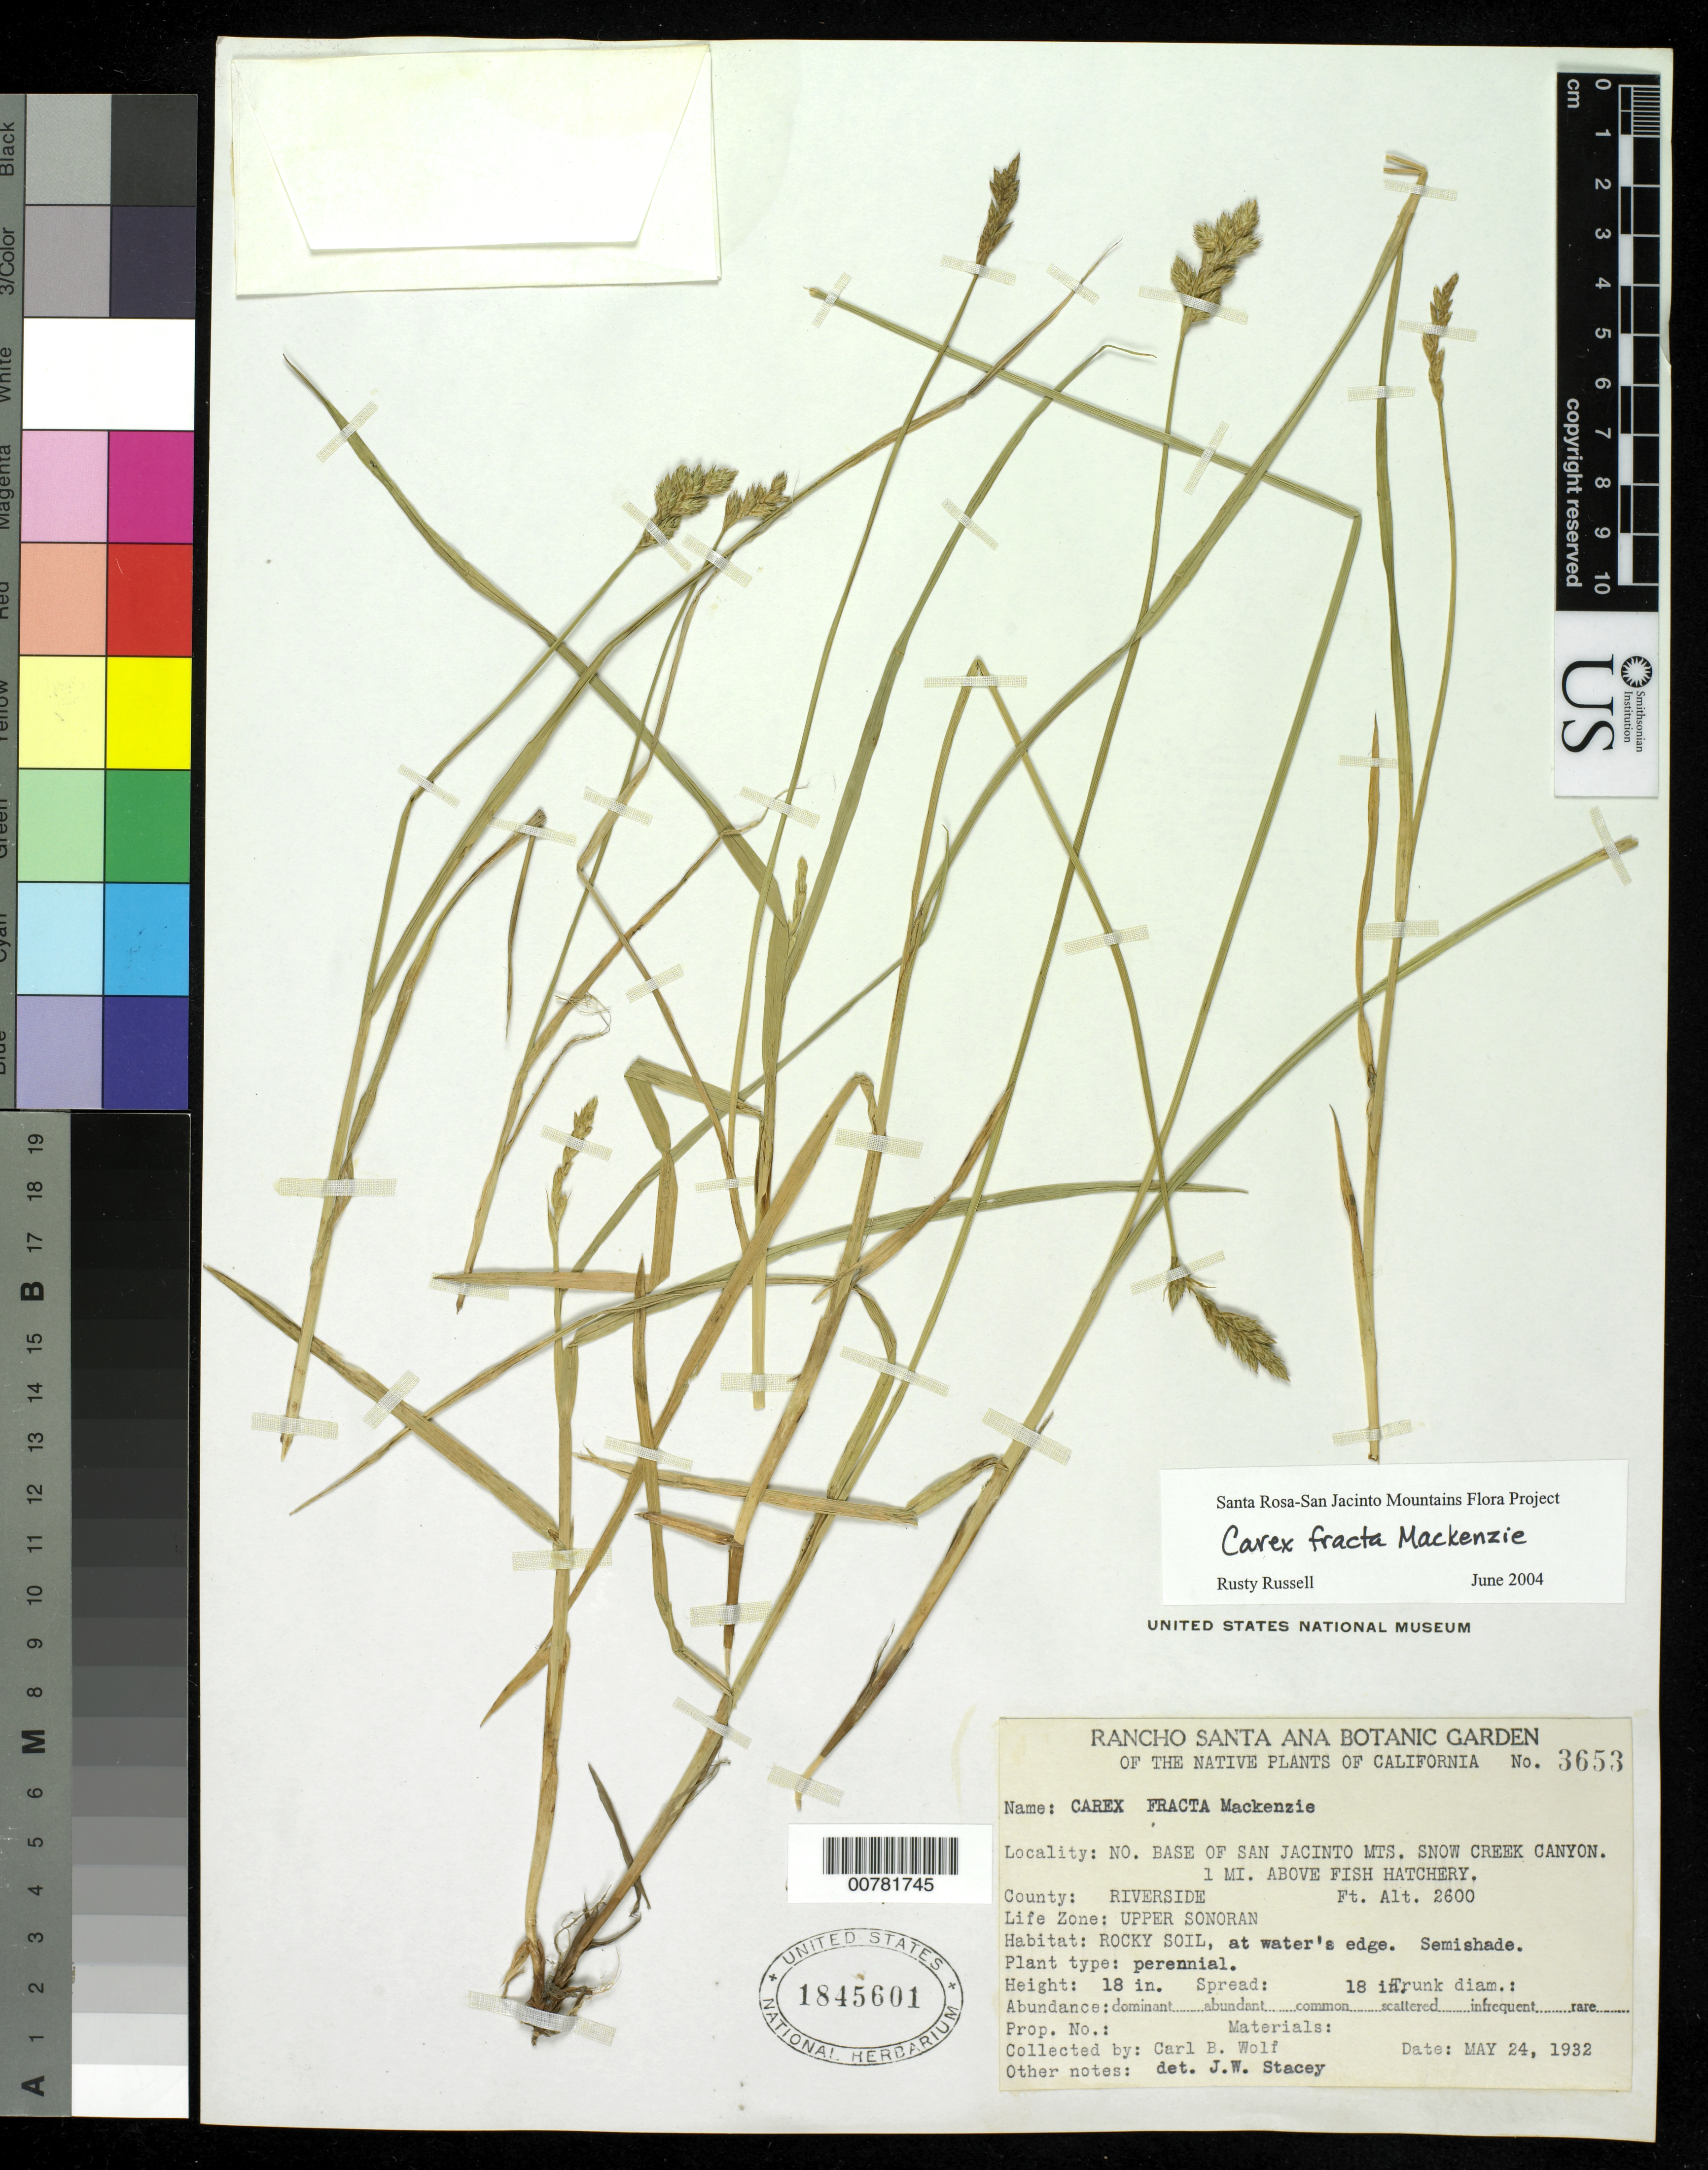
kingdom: Plantae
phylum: Tracheophyta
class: Liliopsida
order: Poales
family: Poaceae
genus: Andropogon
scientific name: Andropogon fastigiatus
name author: Sw.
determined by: Leonard, E. C.; Smith, L. B.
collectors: E. C. Leonard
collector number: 7290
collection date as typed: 20 Nov 1925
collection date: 1925-11-20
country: Haiti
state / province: Nord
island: Hispaniola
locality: St. Michel de l'Atalaye, 1 mile N of West Indies Co. plantation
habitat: Arid, open region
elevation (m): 350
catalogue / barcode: US 1148635